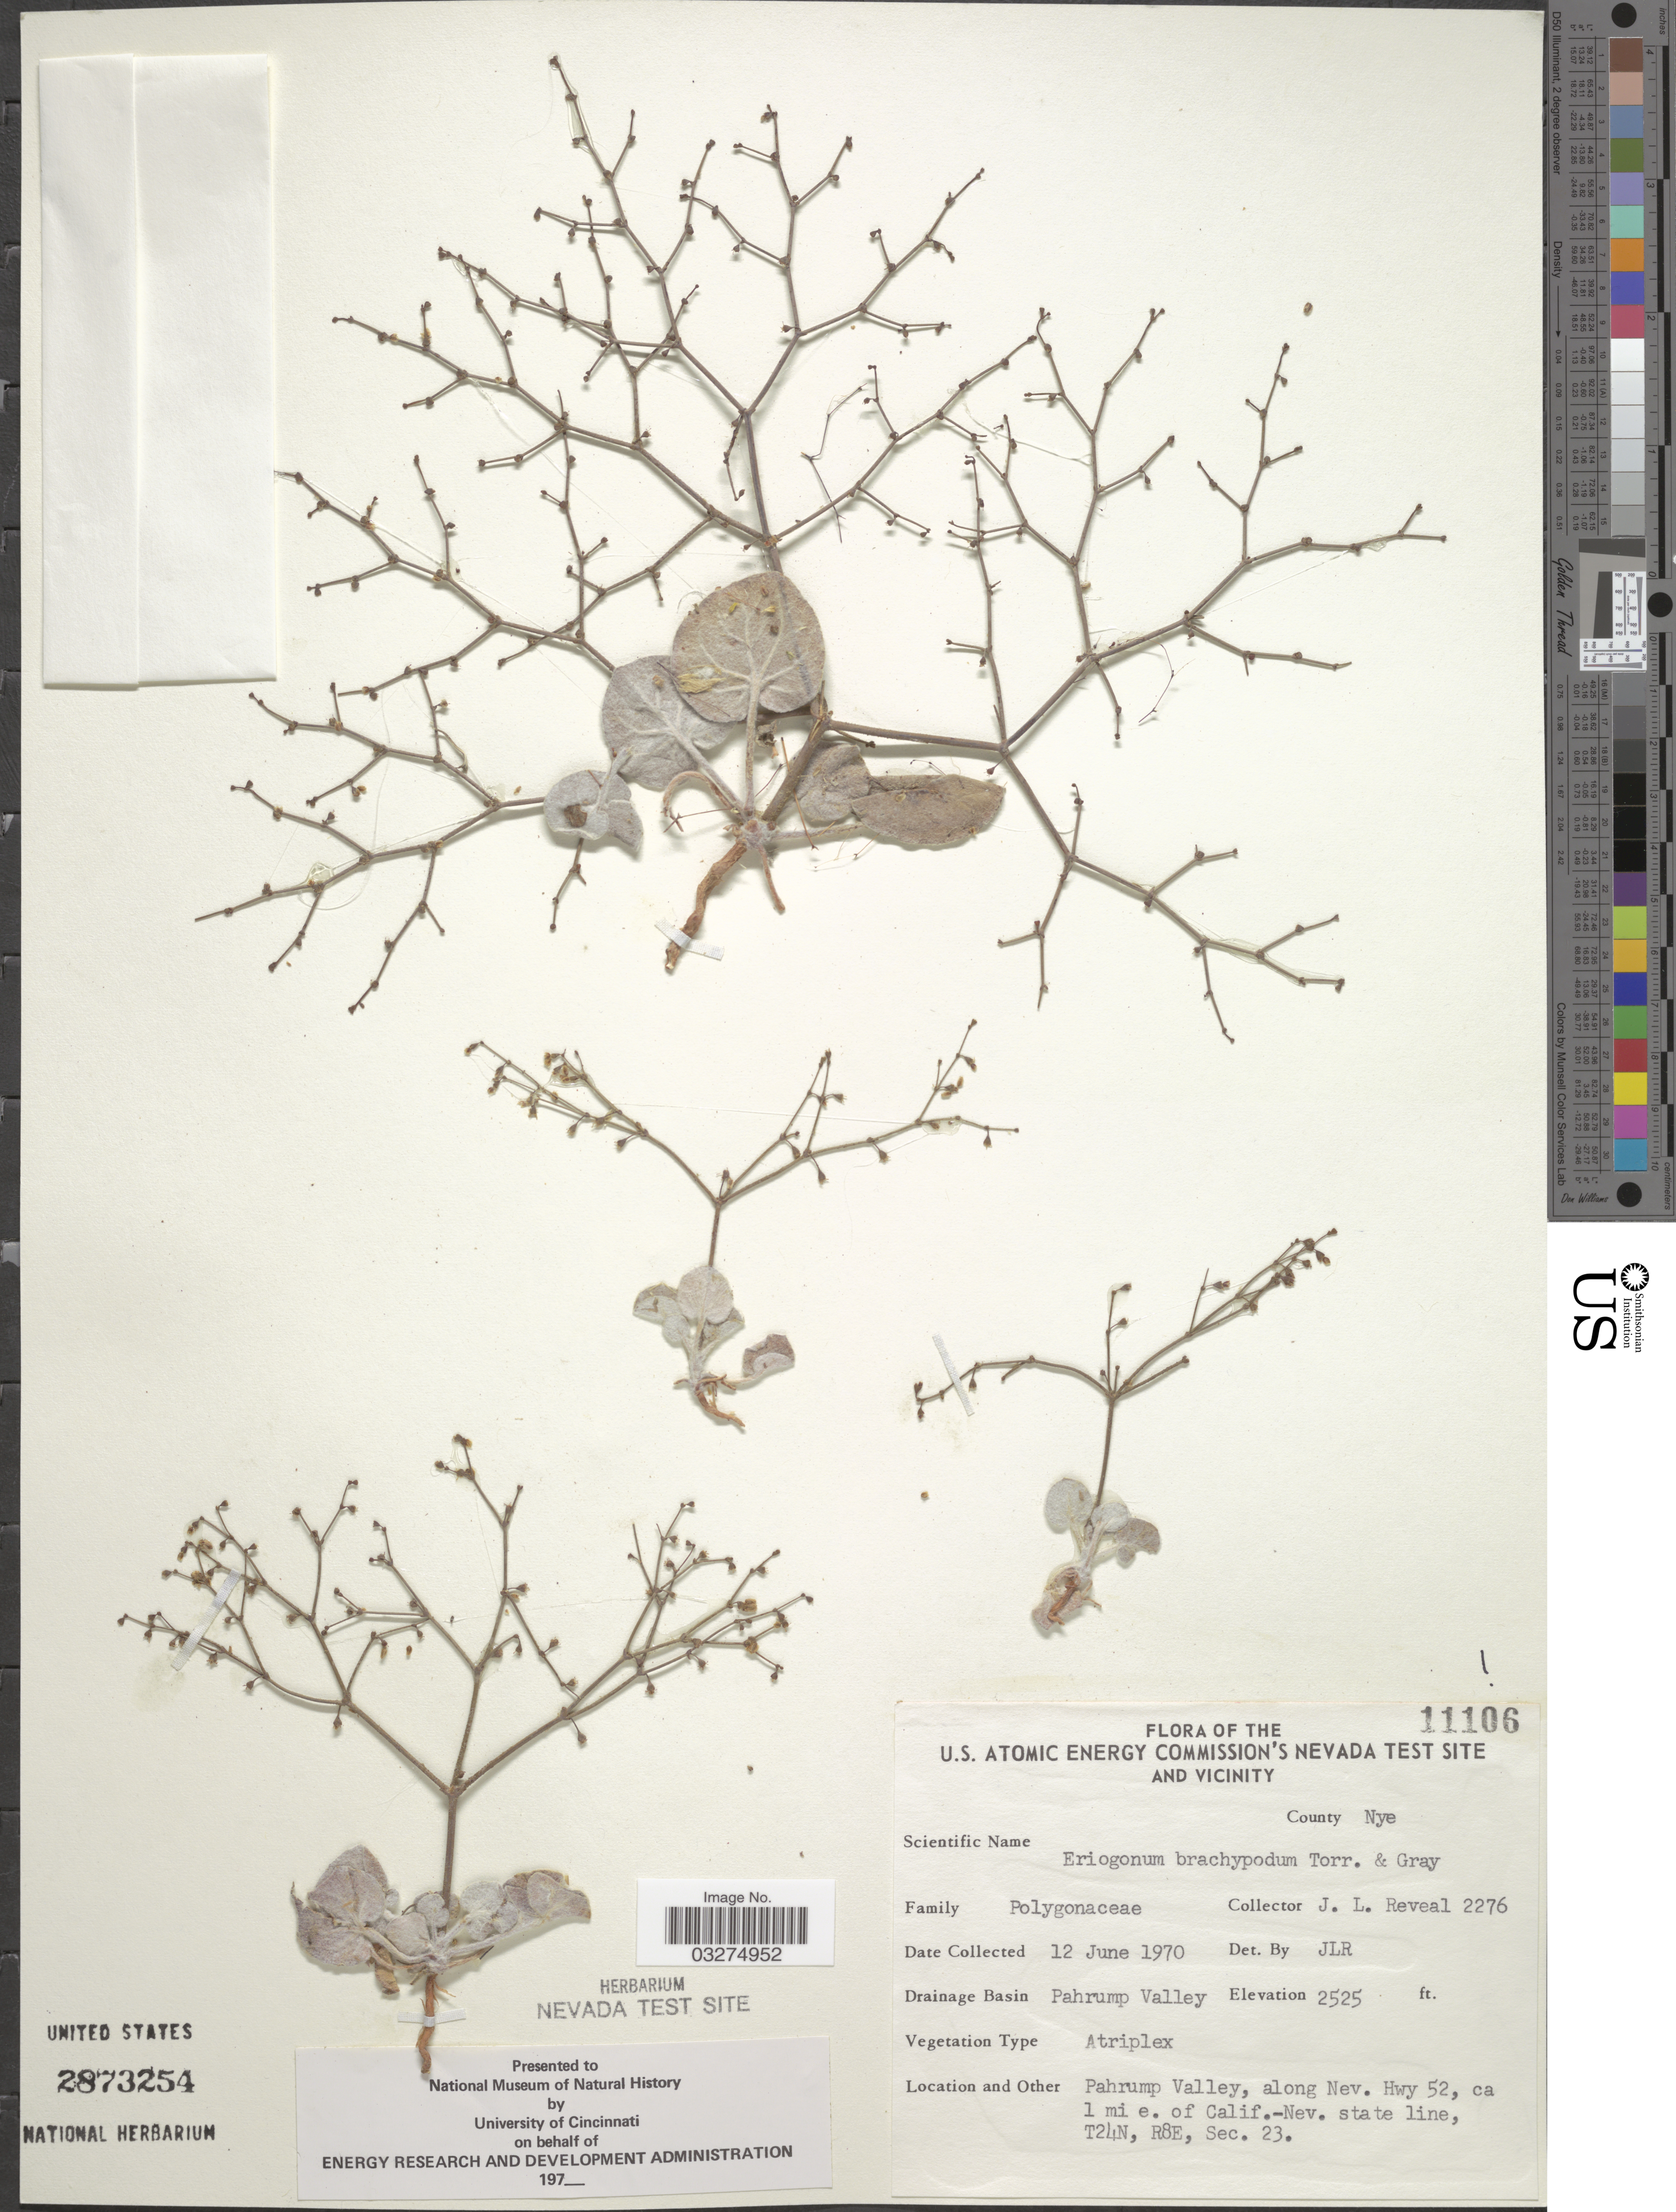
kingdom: Plantae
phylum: Tracheophyta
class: Magnoliopsida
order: Caryophyllales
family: Polygonaceae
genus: Eriogonum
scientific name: Eriogonum brachypodum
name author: Torr. & A. Gray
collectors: J. L. Reveal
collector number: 2276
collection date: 1970-06-12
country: United States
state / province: Nevada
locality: U. S. Atomic Energy Commission's Nevada Test Site and Vicinity. County Nye. Drainage Basin Pahrump Valley. Pahrump Valley, along Nev. Hwy 52, ca 1 mi e. of Calif.-Nev. state line, T24N, R8E, Sec23.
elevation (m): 770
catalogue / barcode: US 2873254